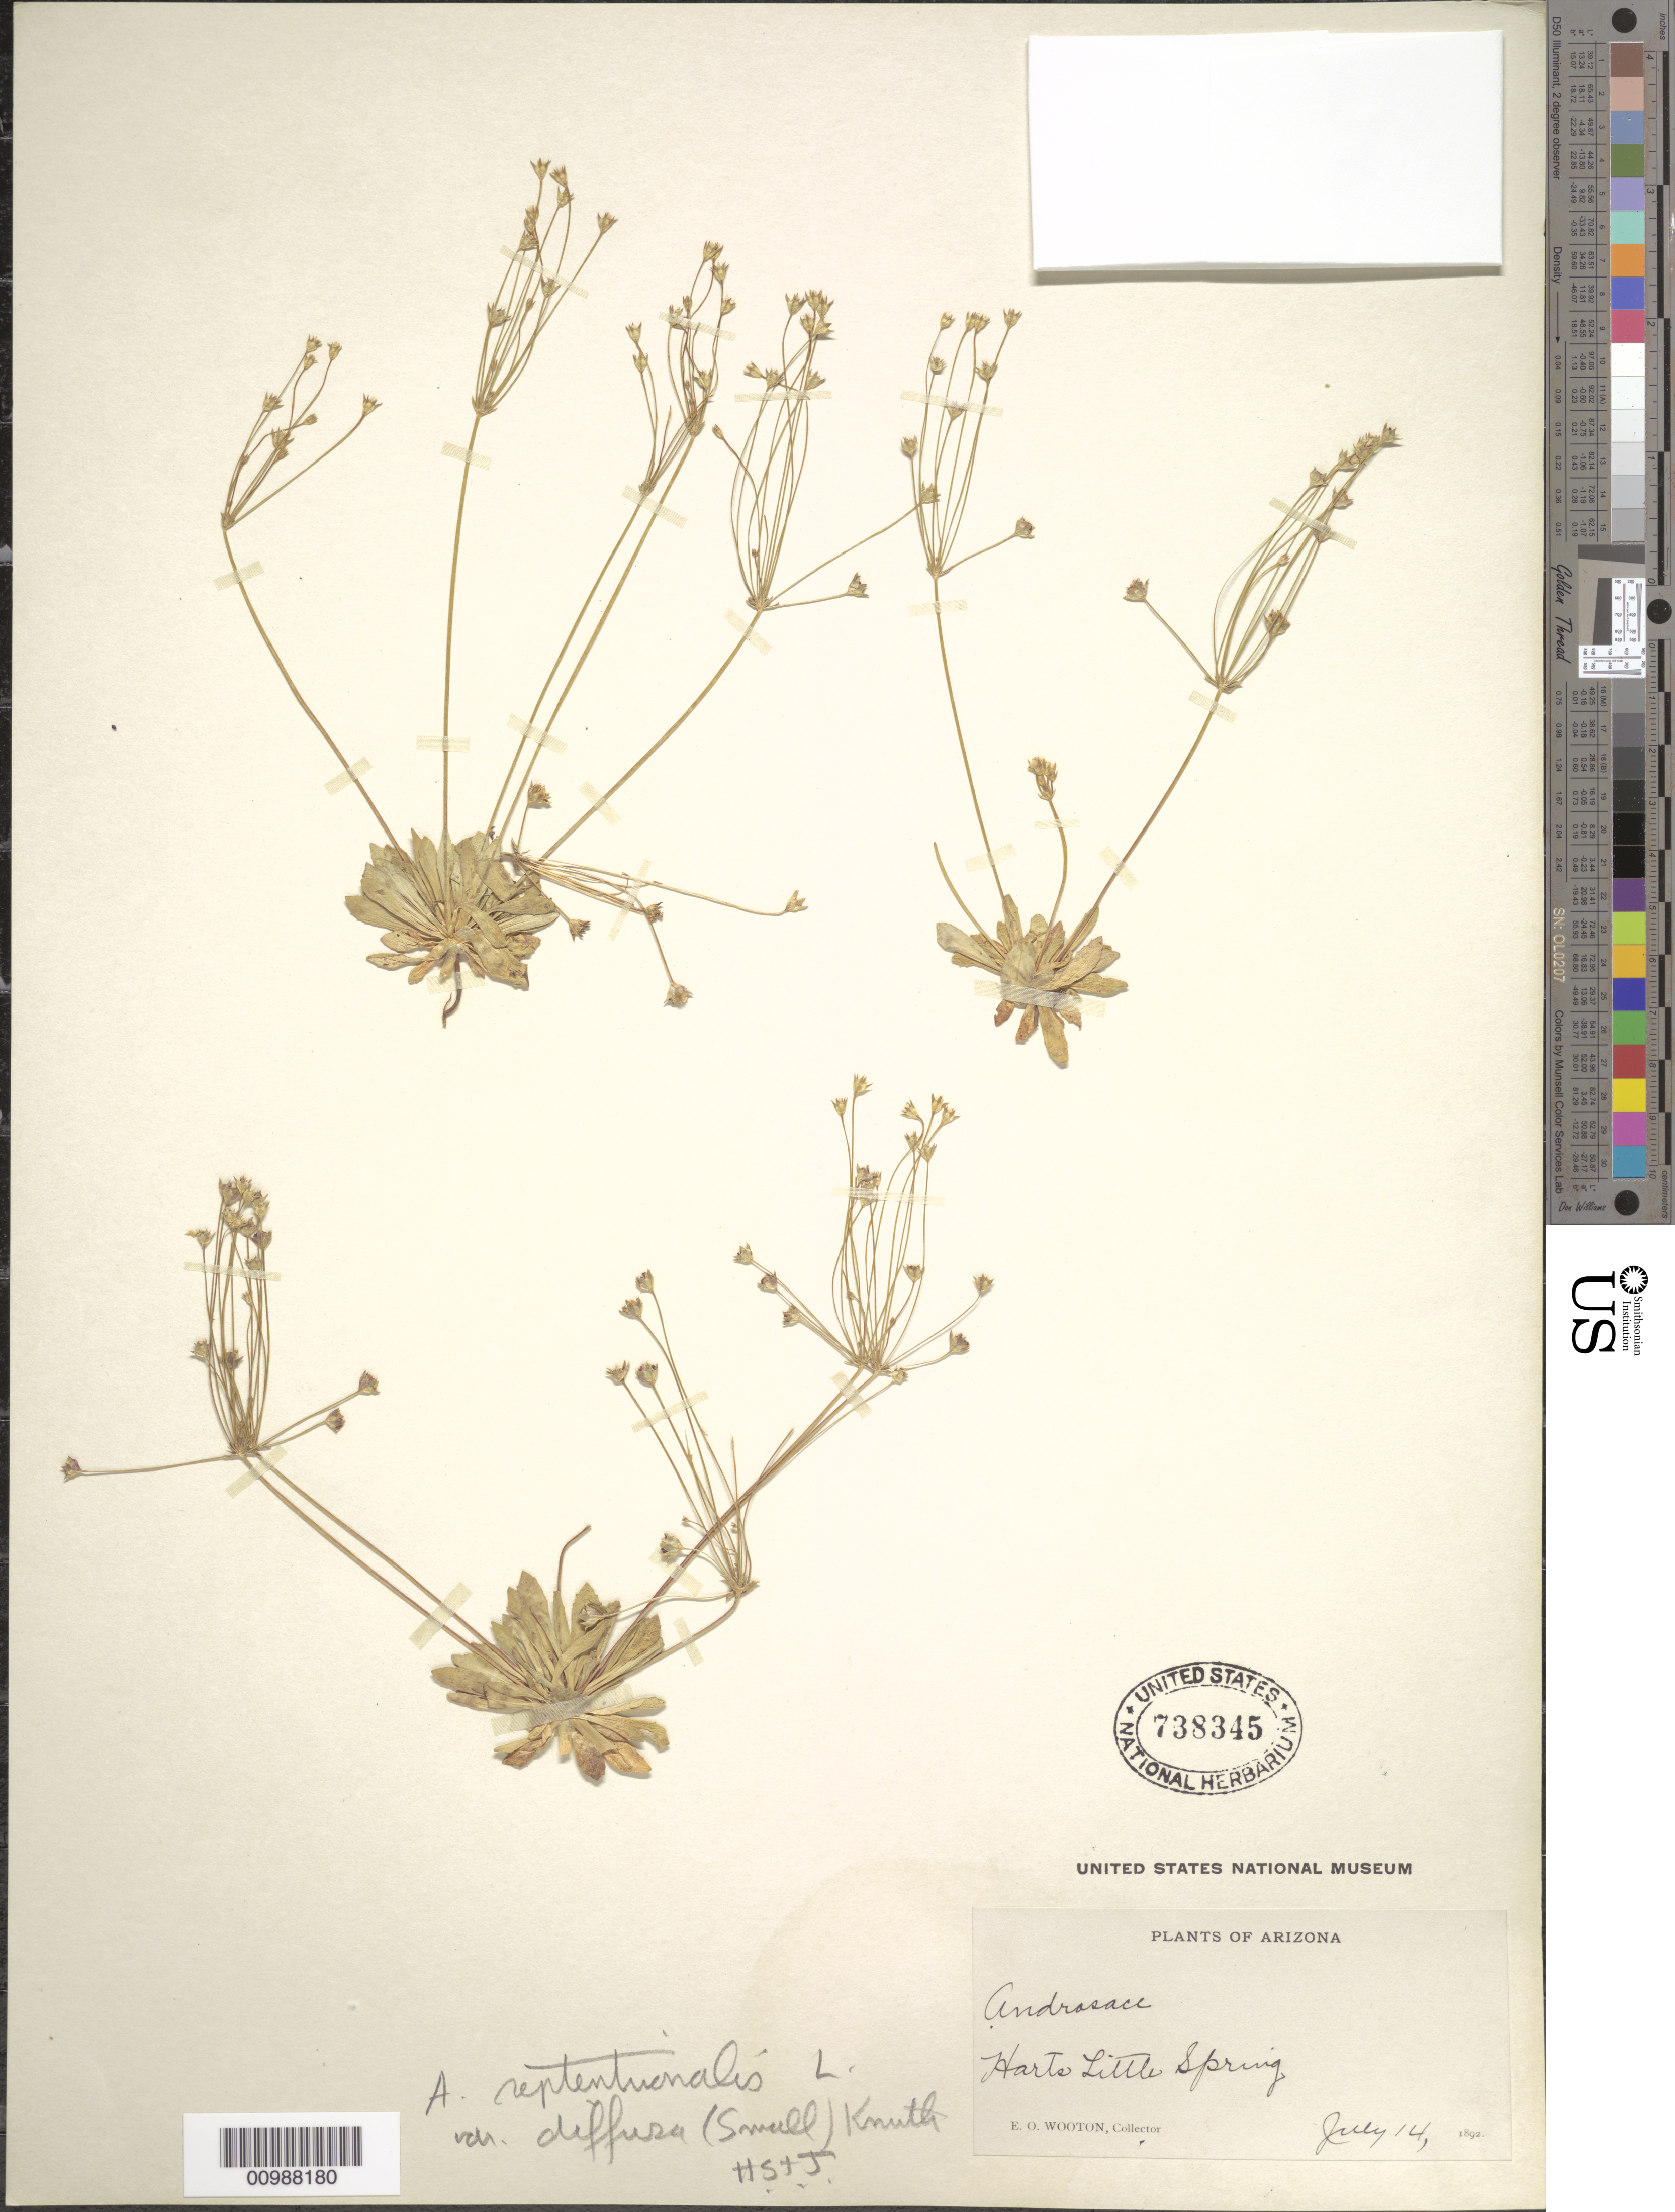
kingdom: Plantae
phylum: Tracheophyta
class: Magnoliopsida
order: Ericales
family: Primulaceae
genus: Androsace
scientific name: Androsace septentrionalis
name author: L.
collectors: E. O. Wooton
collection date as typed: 14 Jun 1892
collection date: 1892-06-14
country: United States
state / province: Arizona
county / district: Coconino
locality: Harts Little Spring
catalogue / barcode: US 738345